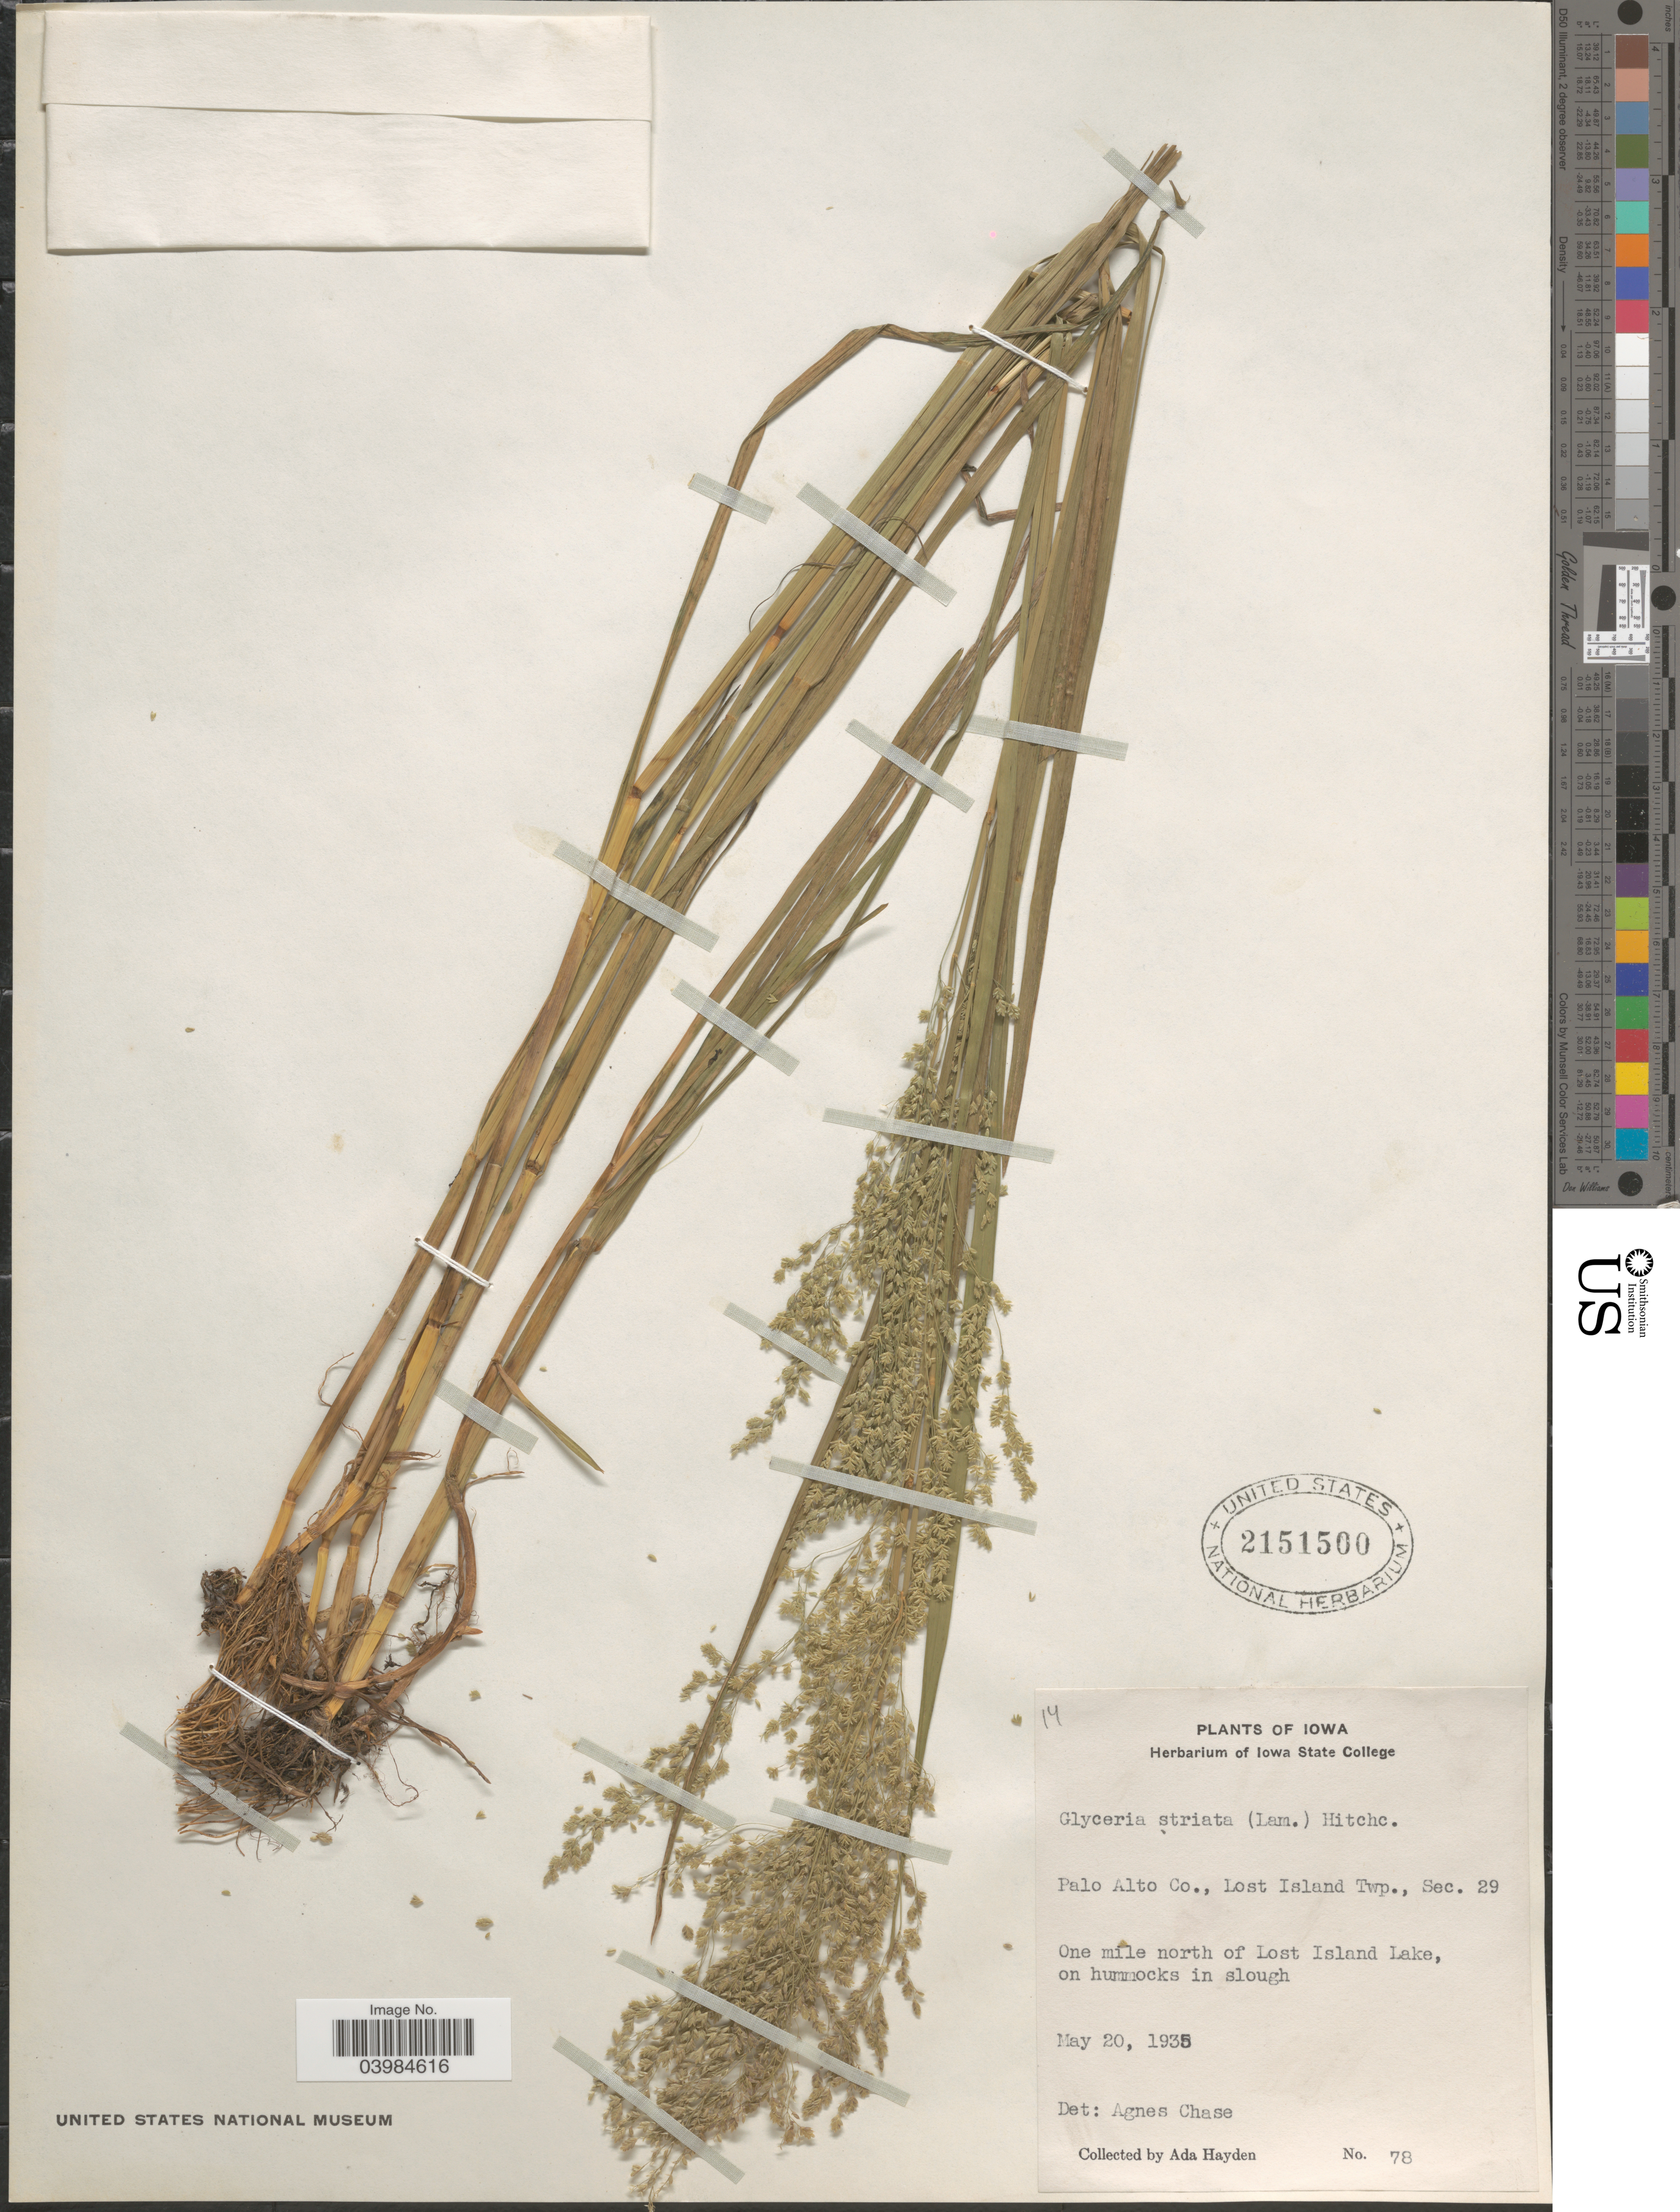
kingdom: Plantae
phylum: Tracheophyta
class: Liliopsida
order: Poales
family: Poaceae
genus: Glyceria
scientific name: Glyceria striata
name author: (Lam.) Hitchc.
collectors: Ada Hayden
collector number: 78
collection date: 1935-05-20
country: United States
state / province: Iowa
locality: Palo Alto Co., Lost Island Twp., Sec. 29. One mile north of Lost Island Lake, on hummocks in slough.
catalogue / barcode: US 2151500